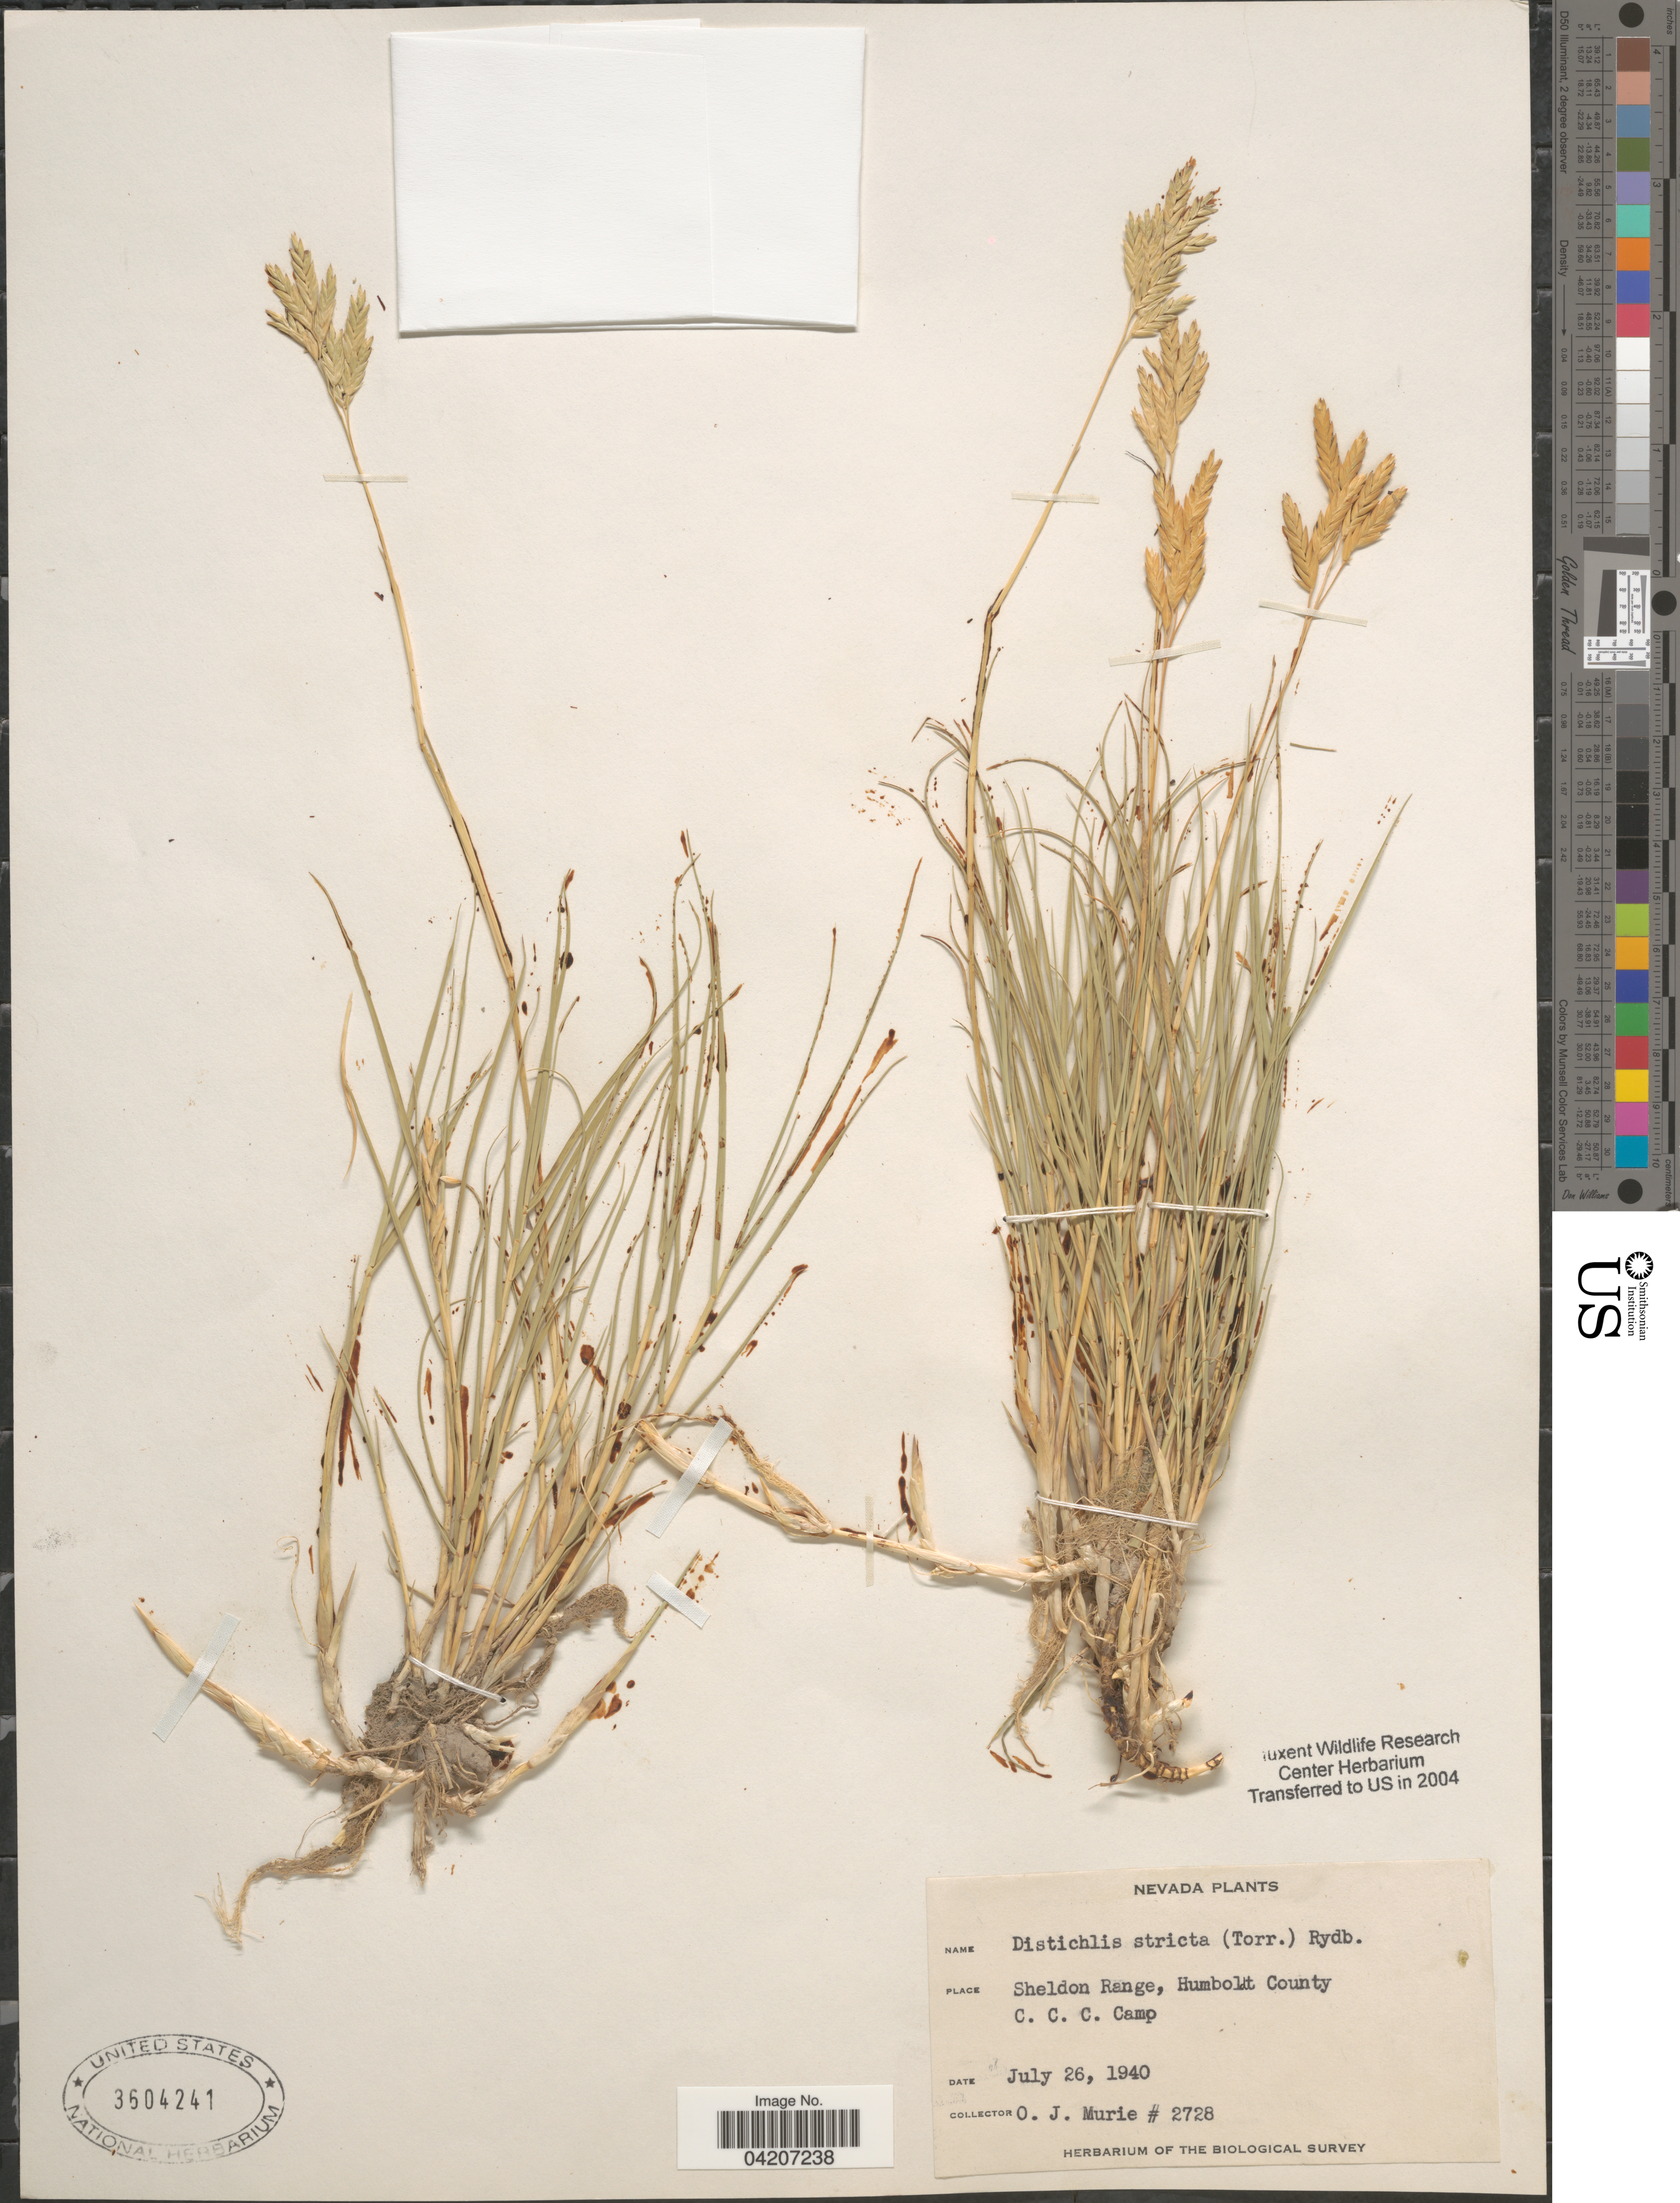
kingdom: Plantae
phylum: Tracheophyta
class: Liliopsida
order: Poales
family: Poaceae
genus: Distichlis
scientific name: Distichlis spicata subsp. stricta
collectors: O. Murie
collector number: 2728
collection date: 1940-07-26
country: United States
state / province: Nevada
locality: Sheldon Range, Humboldt County. C. C. C. Camp. Biological Survey.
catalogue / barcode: US 3604241